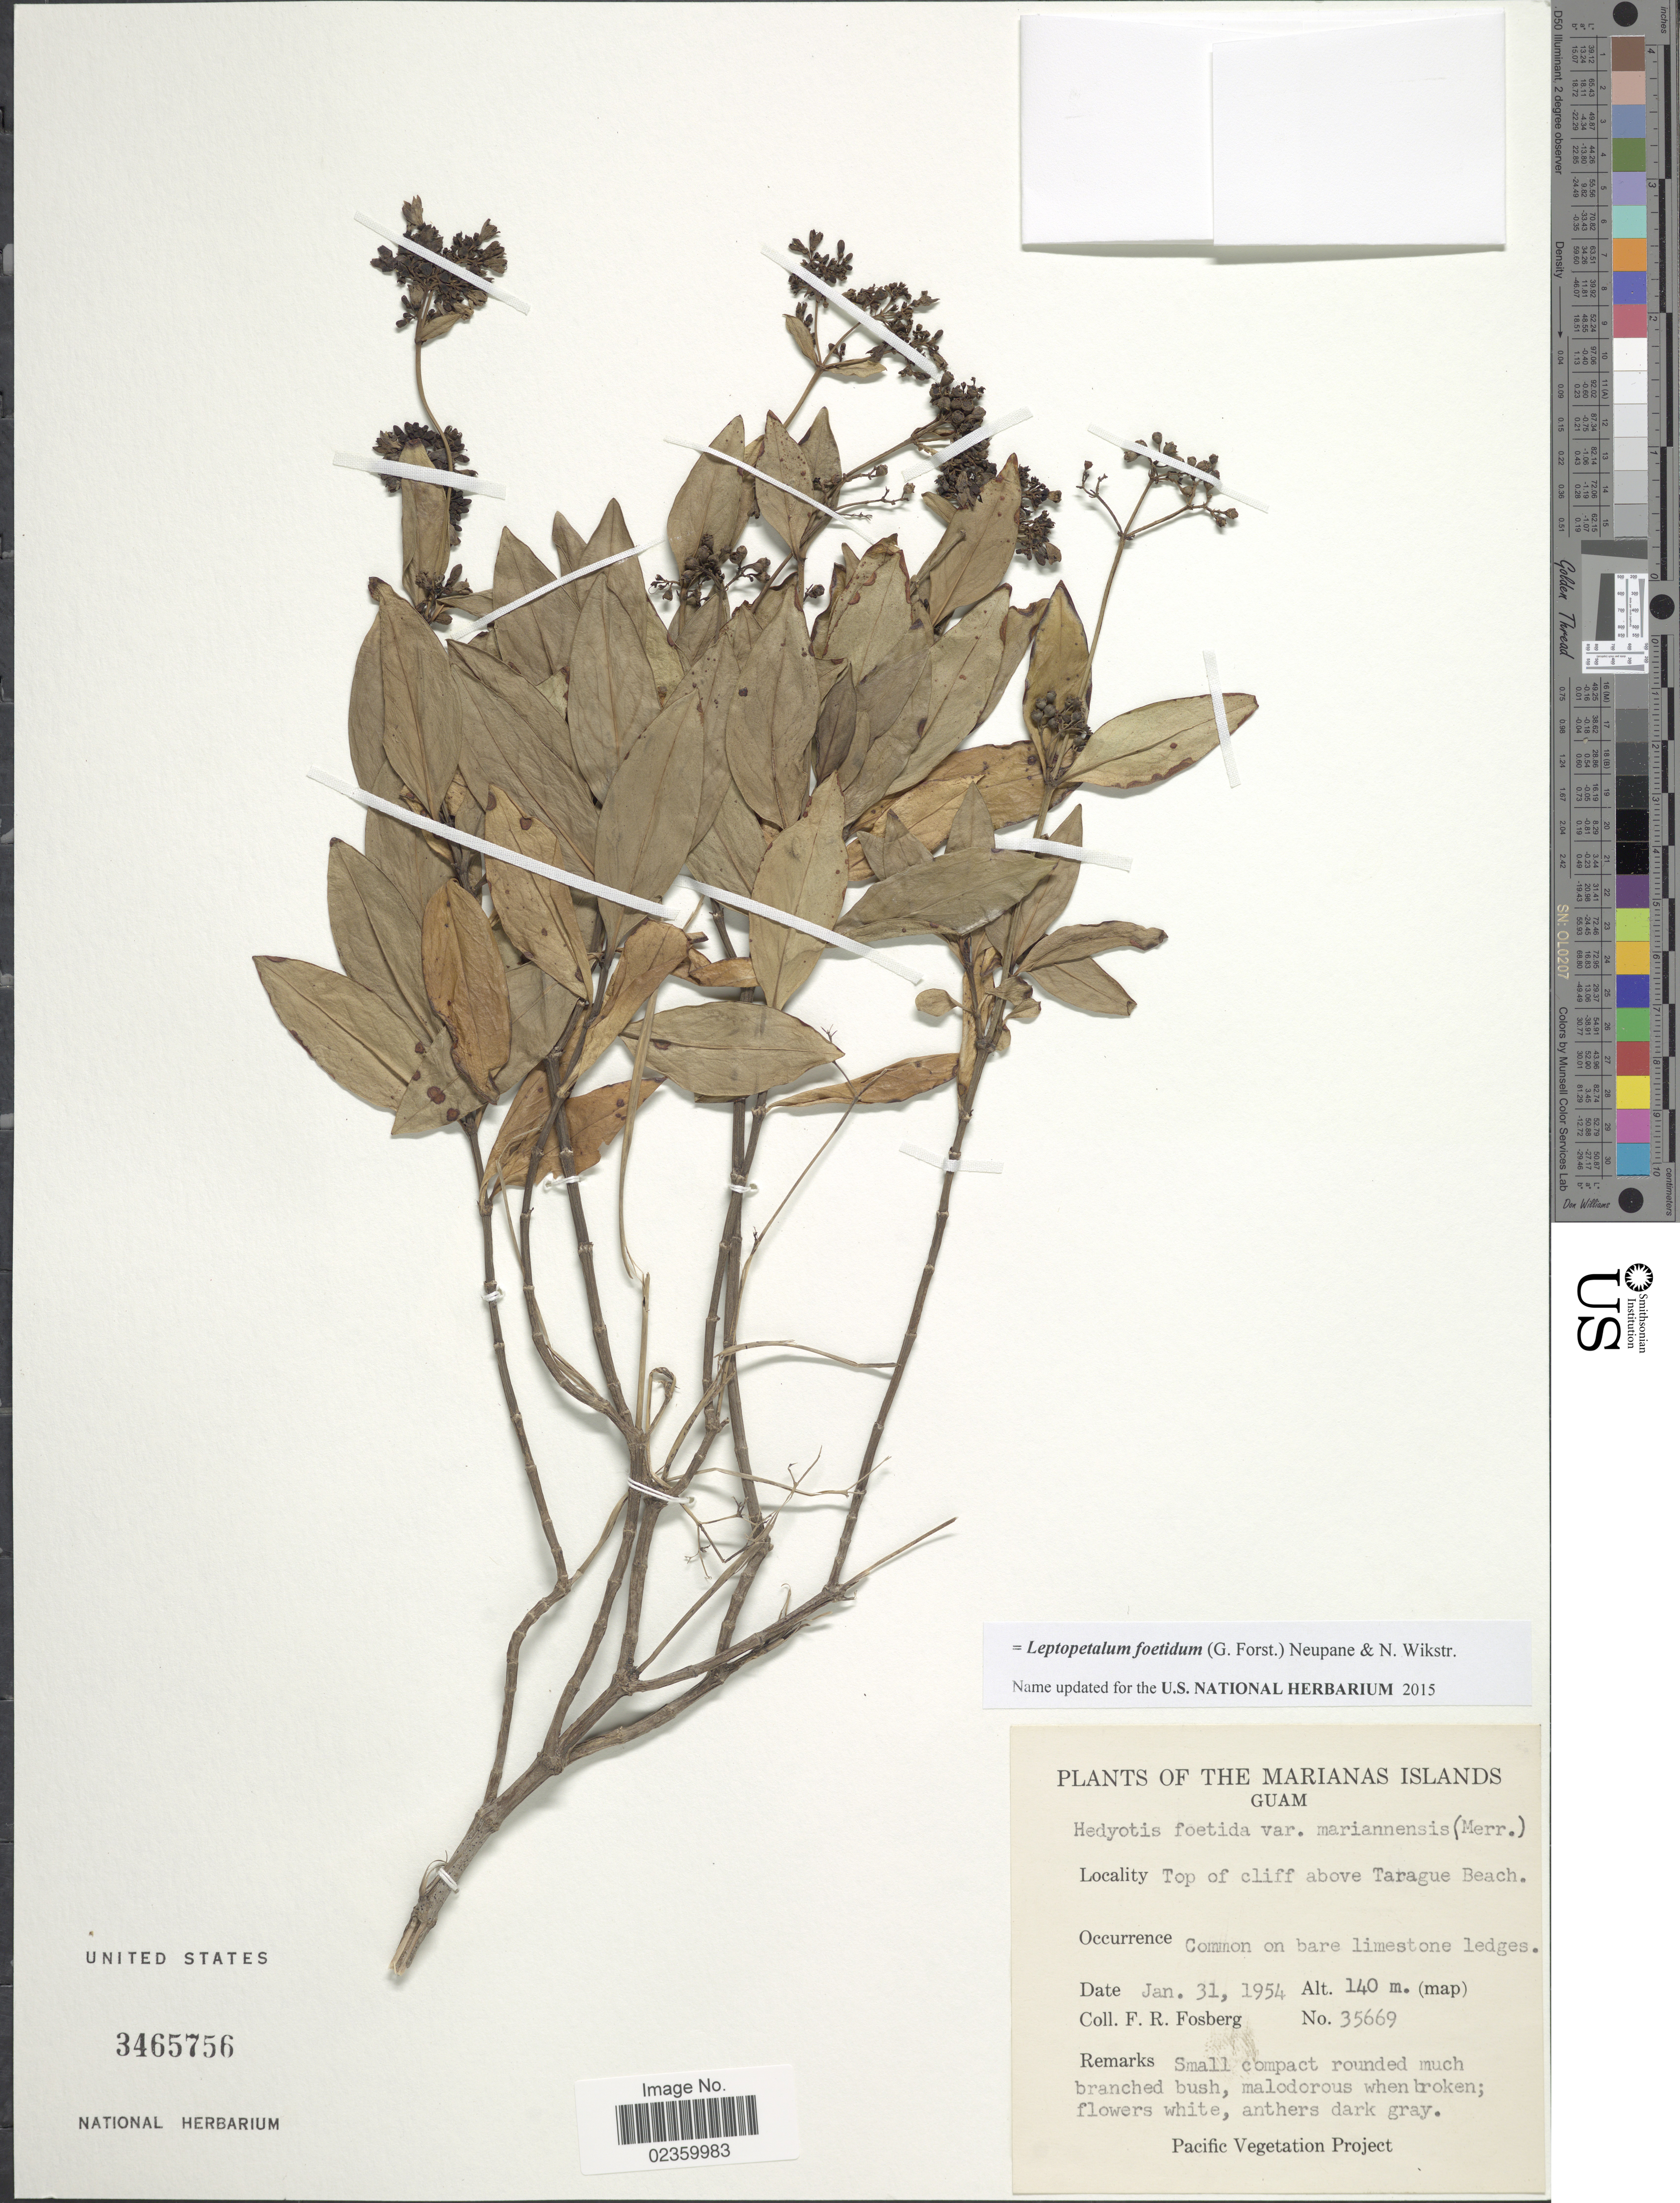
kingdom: Plantae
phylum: Tracheophyta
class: Magnoliopsida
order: Gentianales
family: Rubiaceae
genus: Leptopetalum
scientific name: Leptopetalum foetidum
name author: (G. Forst.) Neupane & N. Wikstr.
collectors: F. R. Fosberg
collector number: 35669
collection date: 1954-01-31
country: Guam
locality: The Marianas Islands. Top of cliff above Tarague Beach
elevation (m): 140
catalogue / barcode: US 3465756